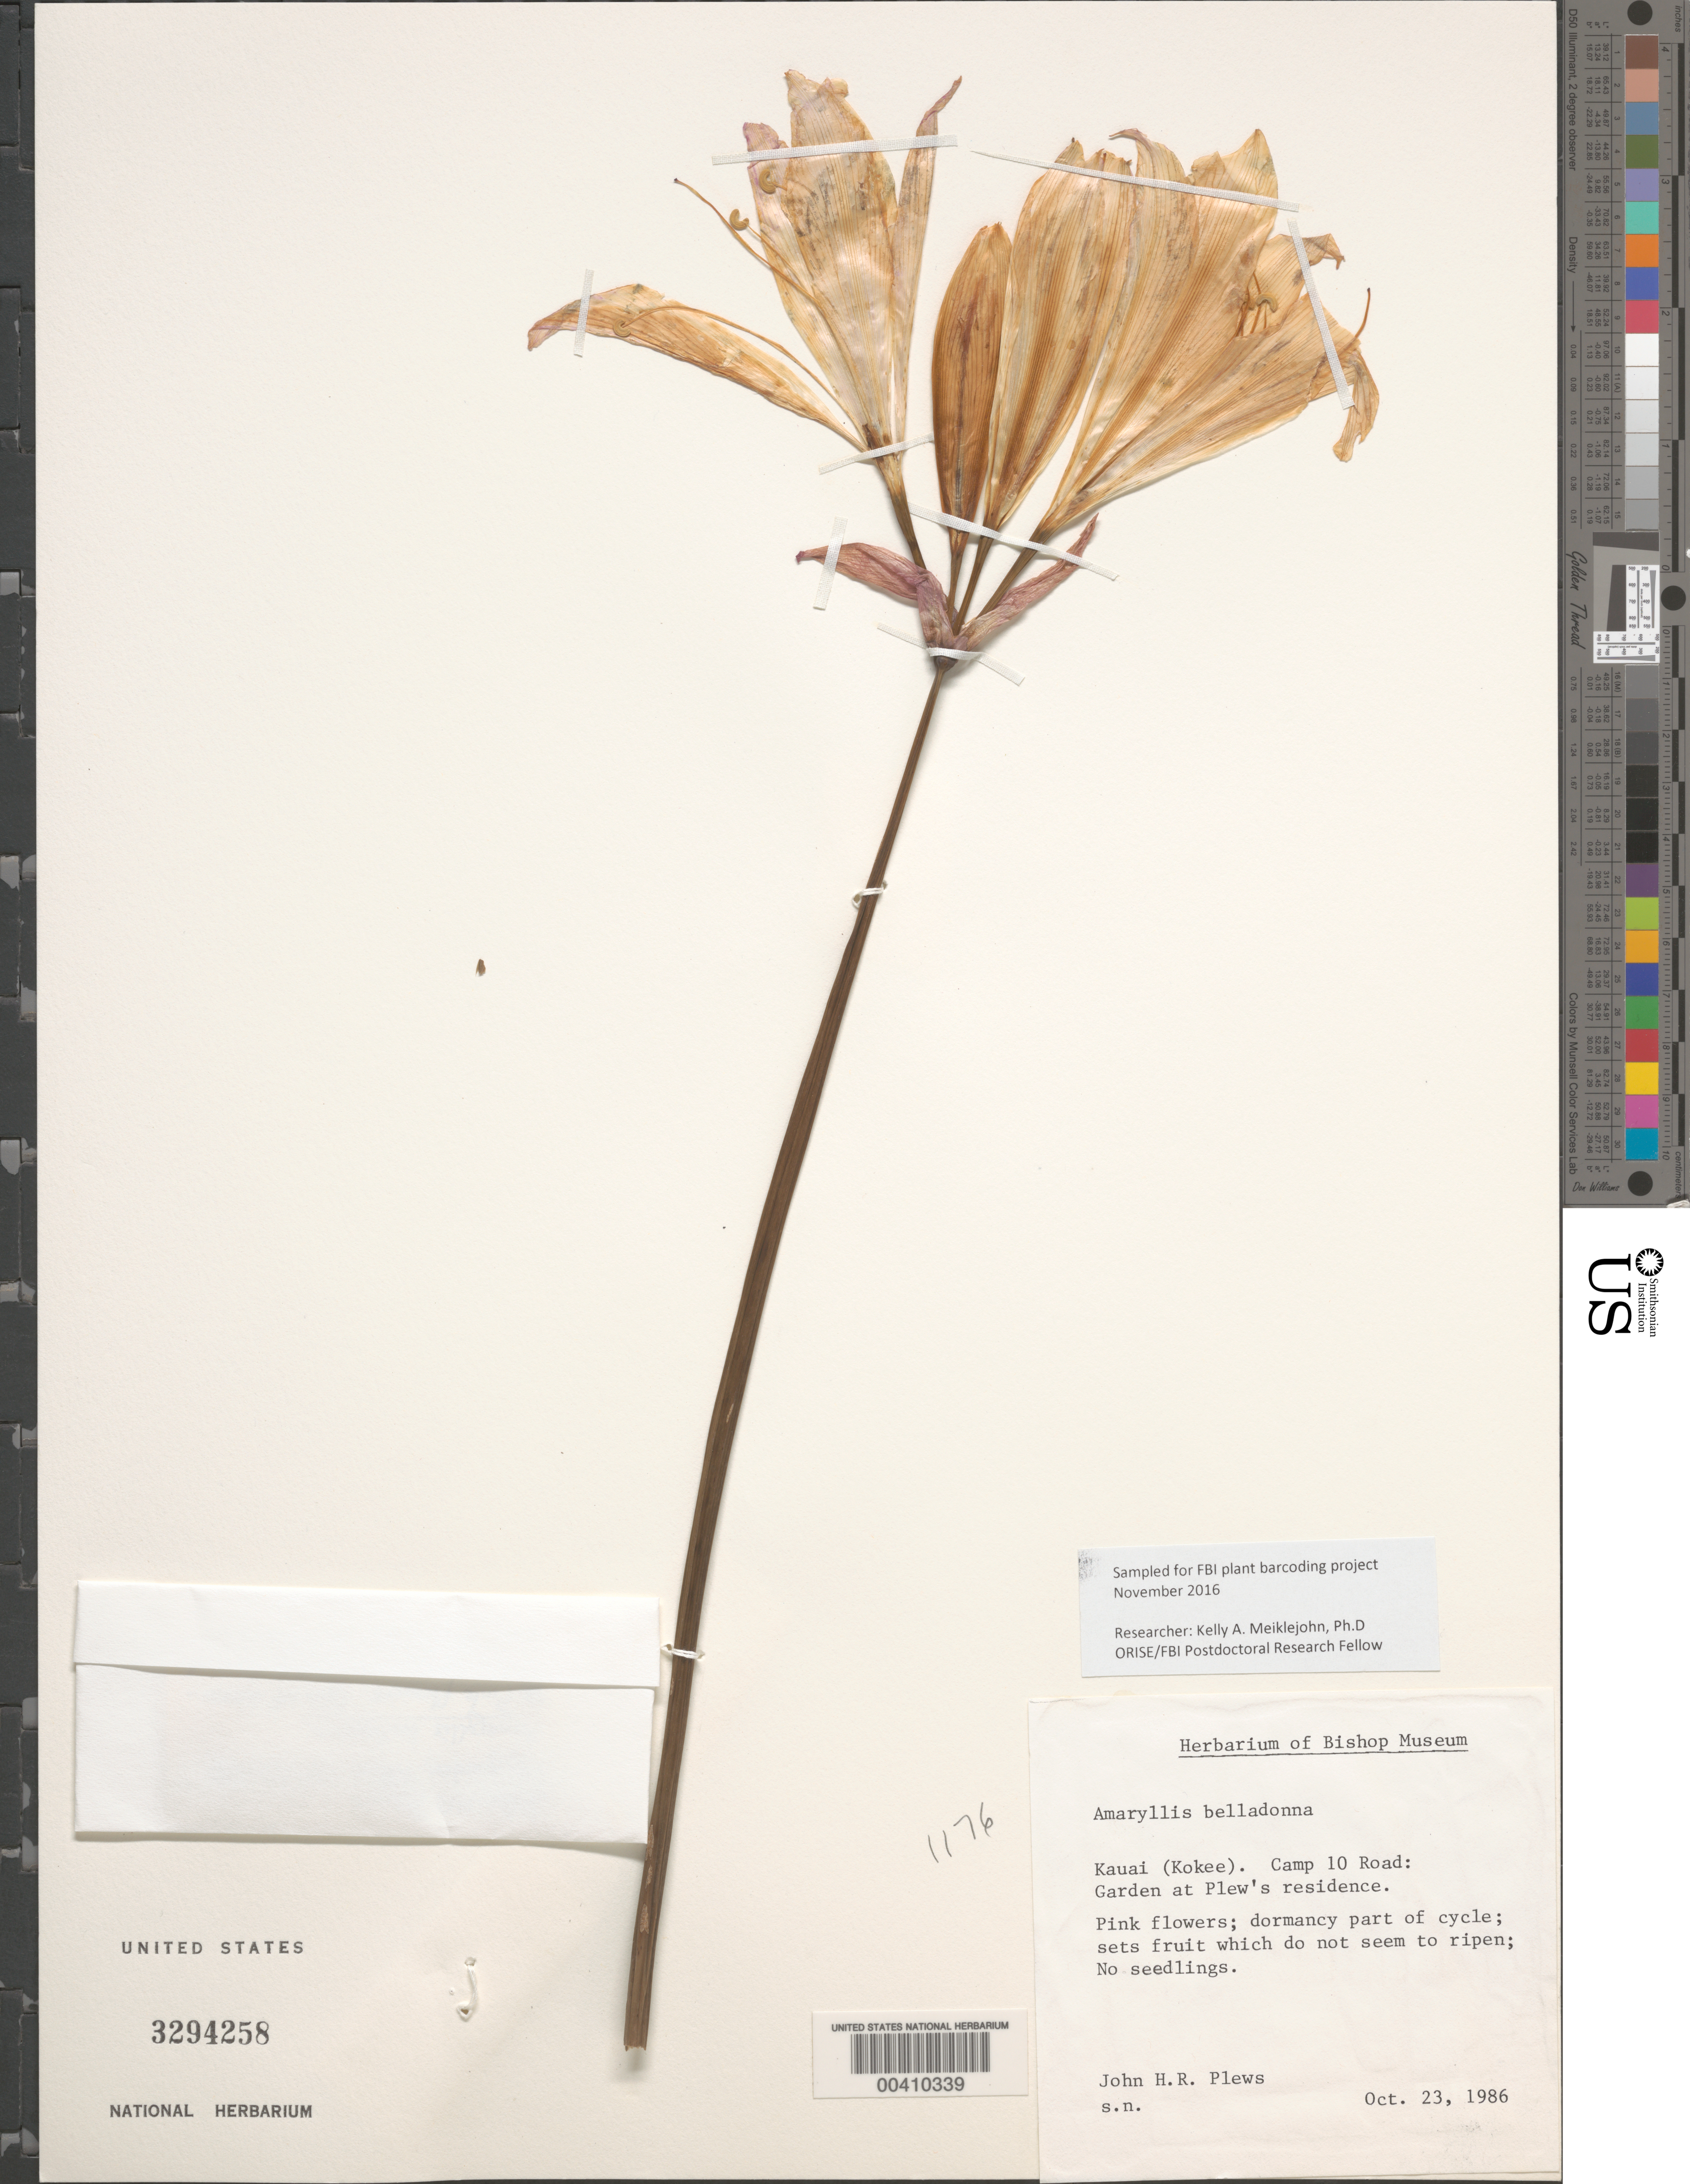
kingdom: Plantae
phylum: Tracheophyta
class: Liliopsida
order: Asparagales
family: Amaryllidaceae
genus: Amaryllis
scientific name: Amaryllis belladonna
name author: L.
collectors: J. Plews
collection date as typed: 23 Oct 1986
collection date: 1986-10-23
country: United States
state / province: Hawaii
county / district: Kauai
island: Kaua'i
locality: Kokee, Camp 10 Rd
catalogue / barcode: US 3294258